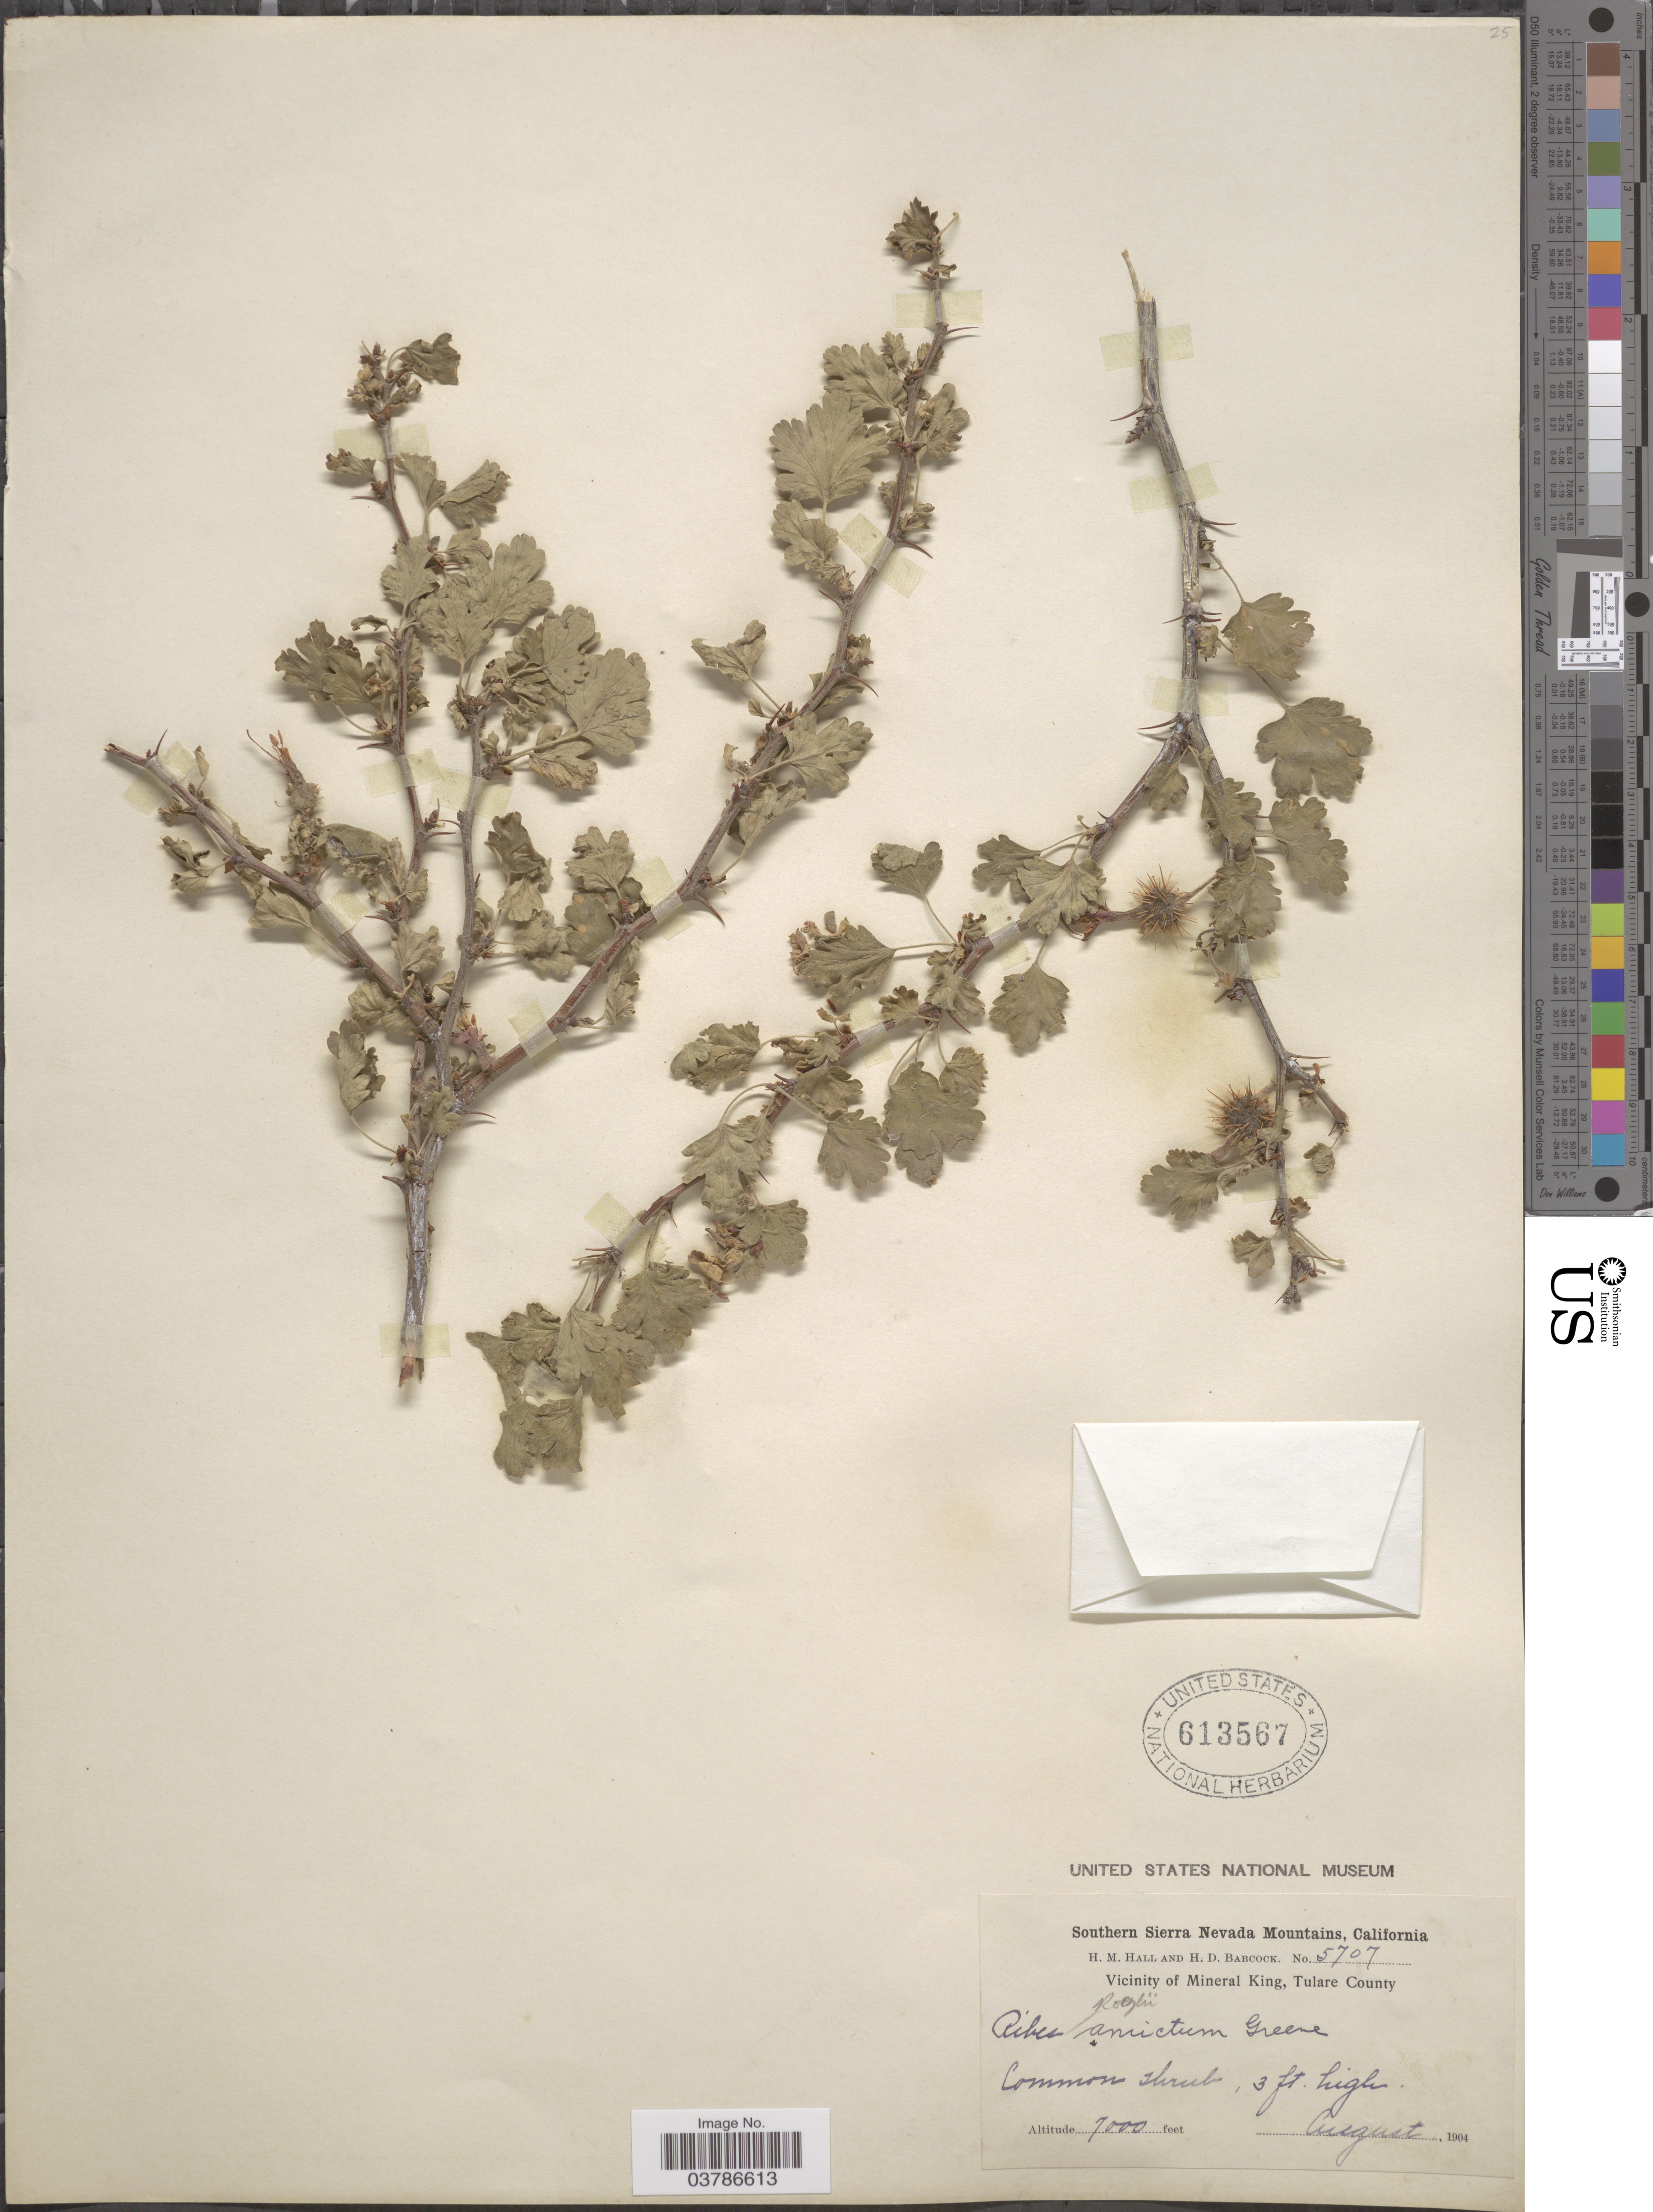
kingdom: Plantae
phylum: Tracheophyta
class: Magnoliopsida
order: Saxifragales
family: Grossulariaceae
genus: Ribes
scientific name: Ribes roezlii var. amictum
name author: (Greene) Jeps.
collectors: H. M. Hall & H. Babcock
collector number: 5707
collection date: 1904-08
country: United States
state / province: California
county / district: Tulare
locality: Southern Sierra Nevada Mountains. Vicinity of Mineral King, Tulare County.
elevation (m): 2134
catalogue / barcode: US 613567